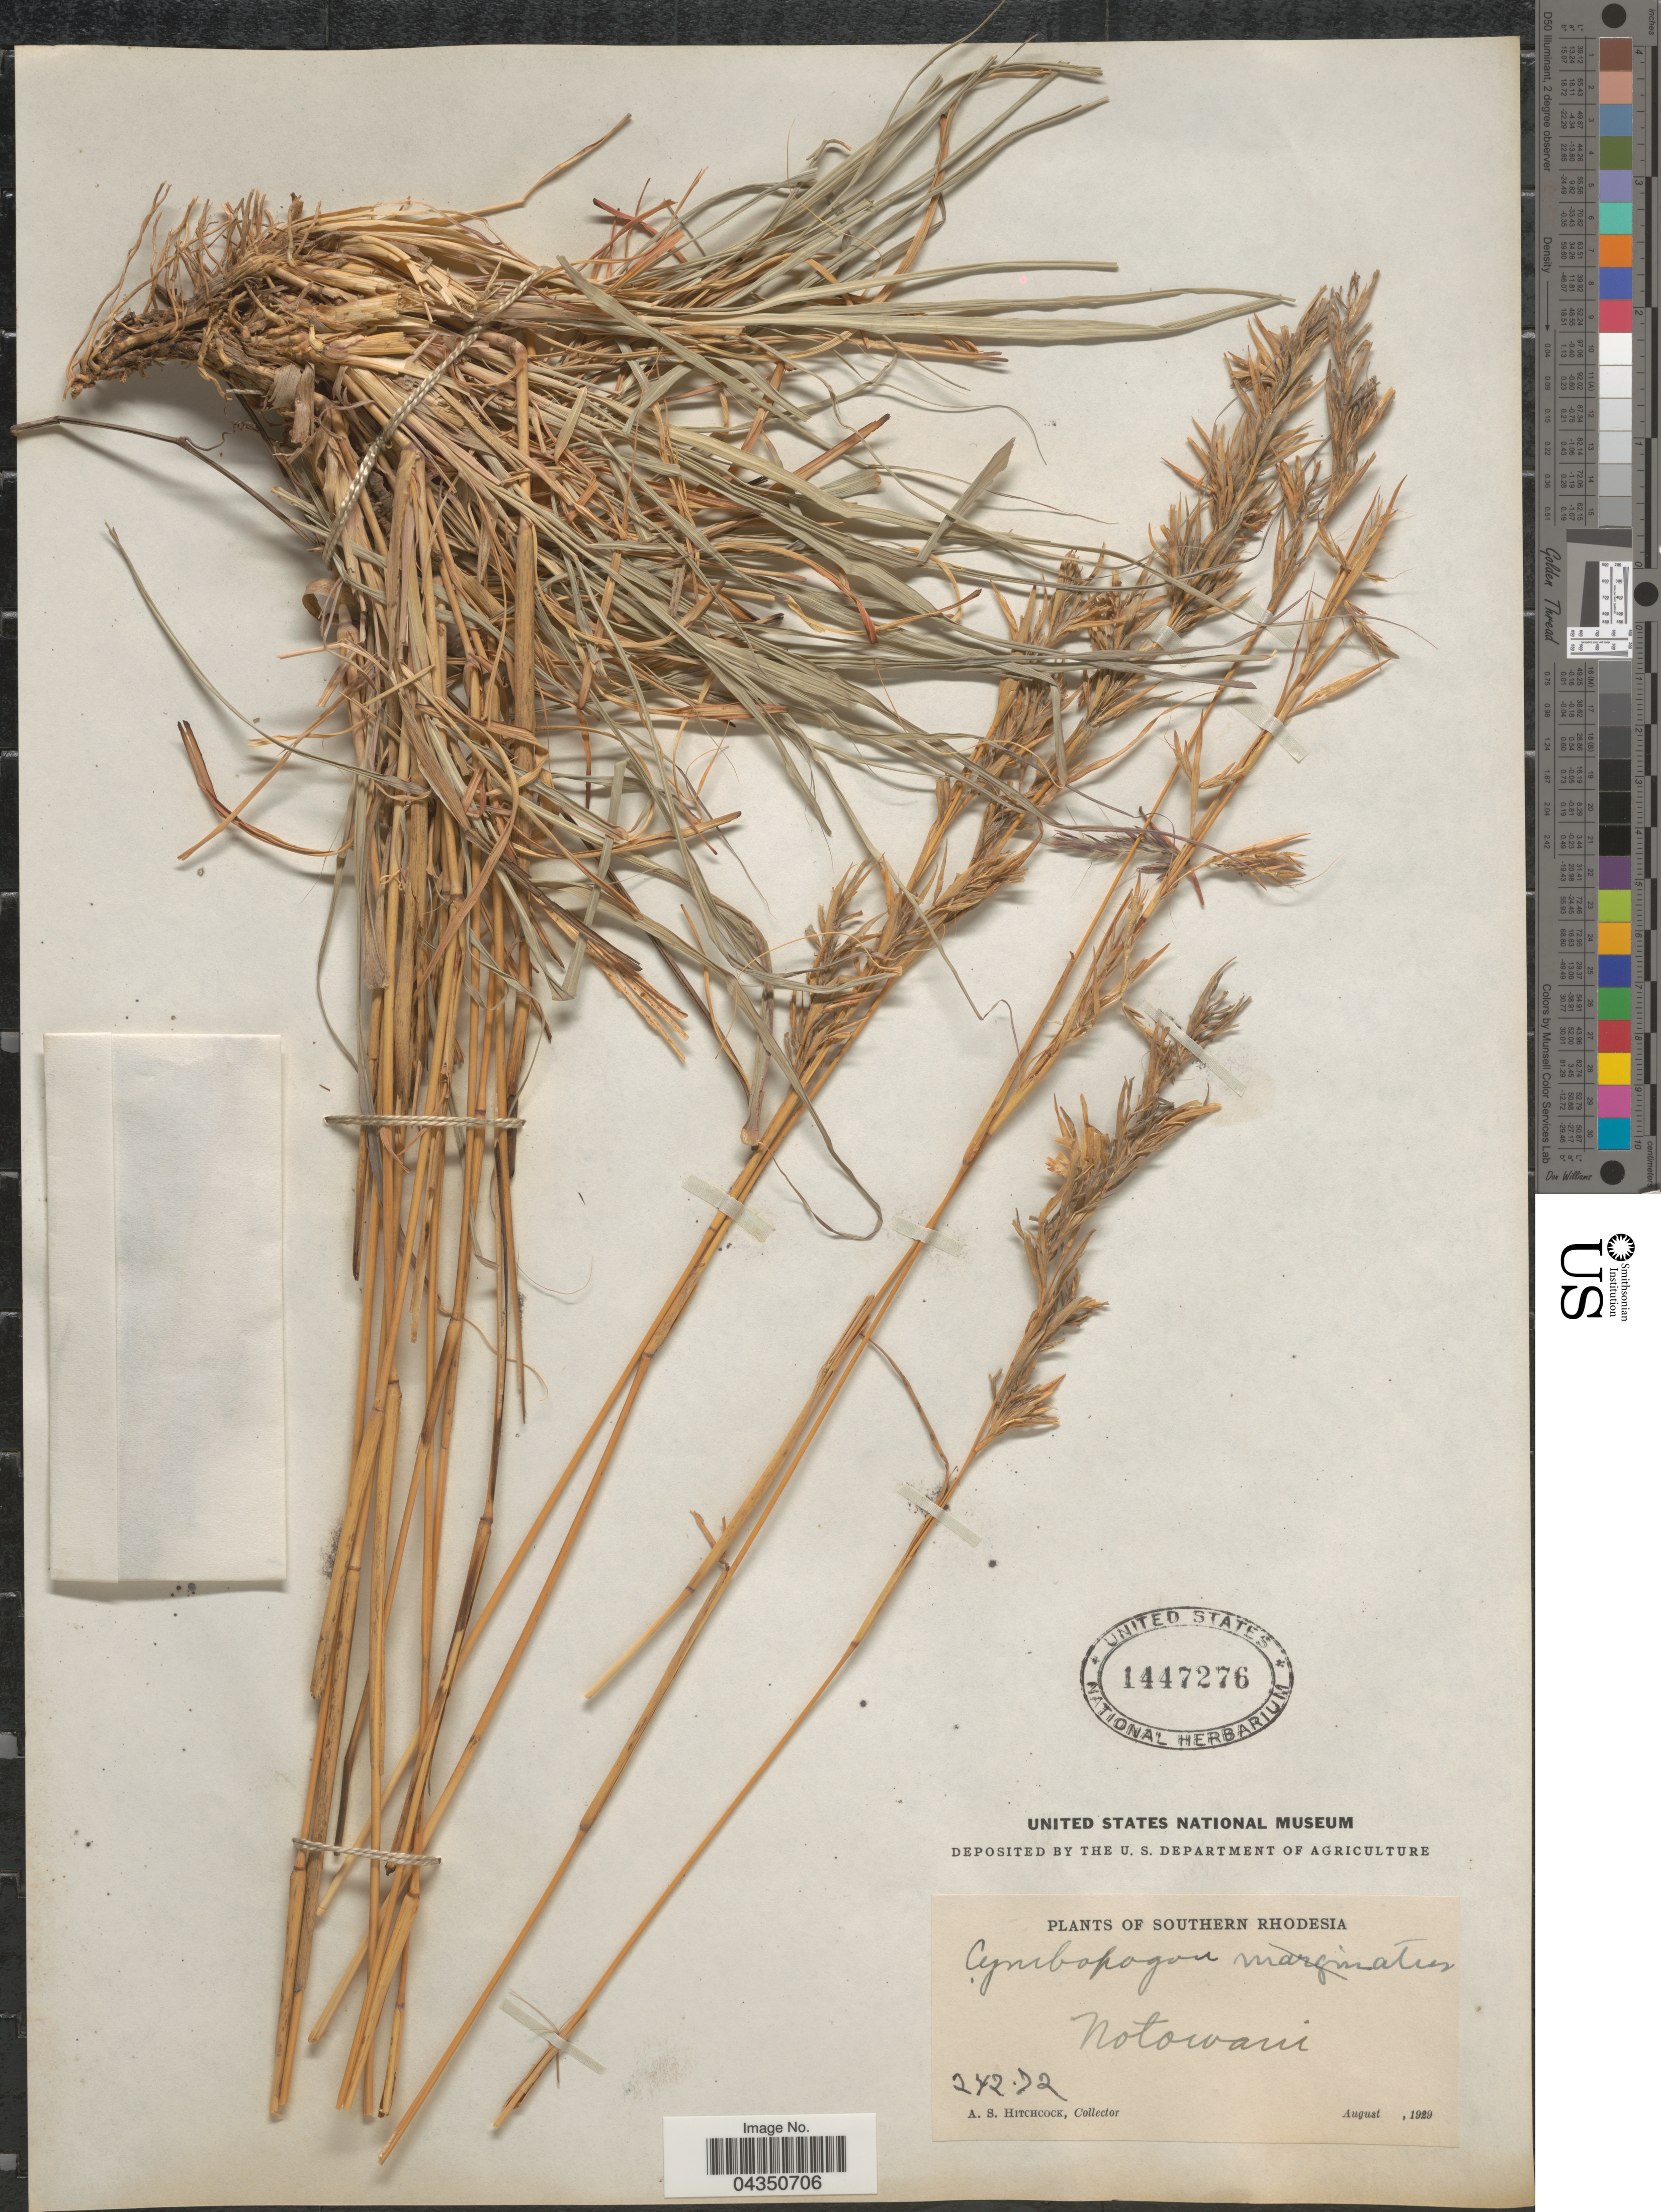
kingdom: Plantae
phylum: Tracheophyta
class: Liliopsida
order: Poales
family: Poaceae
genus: Cymbopogon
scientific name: Cymbopogon pospischillii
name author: (K. Schum.) C.E. Hubb.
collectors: A. S. Hitchcock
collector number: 24272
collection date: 1929-08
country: Zimbabwe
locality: Southern Rhodesia. Notowani.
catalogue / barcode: US 1447276